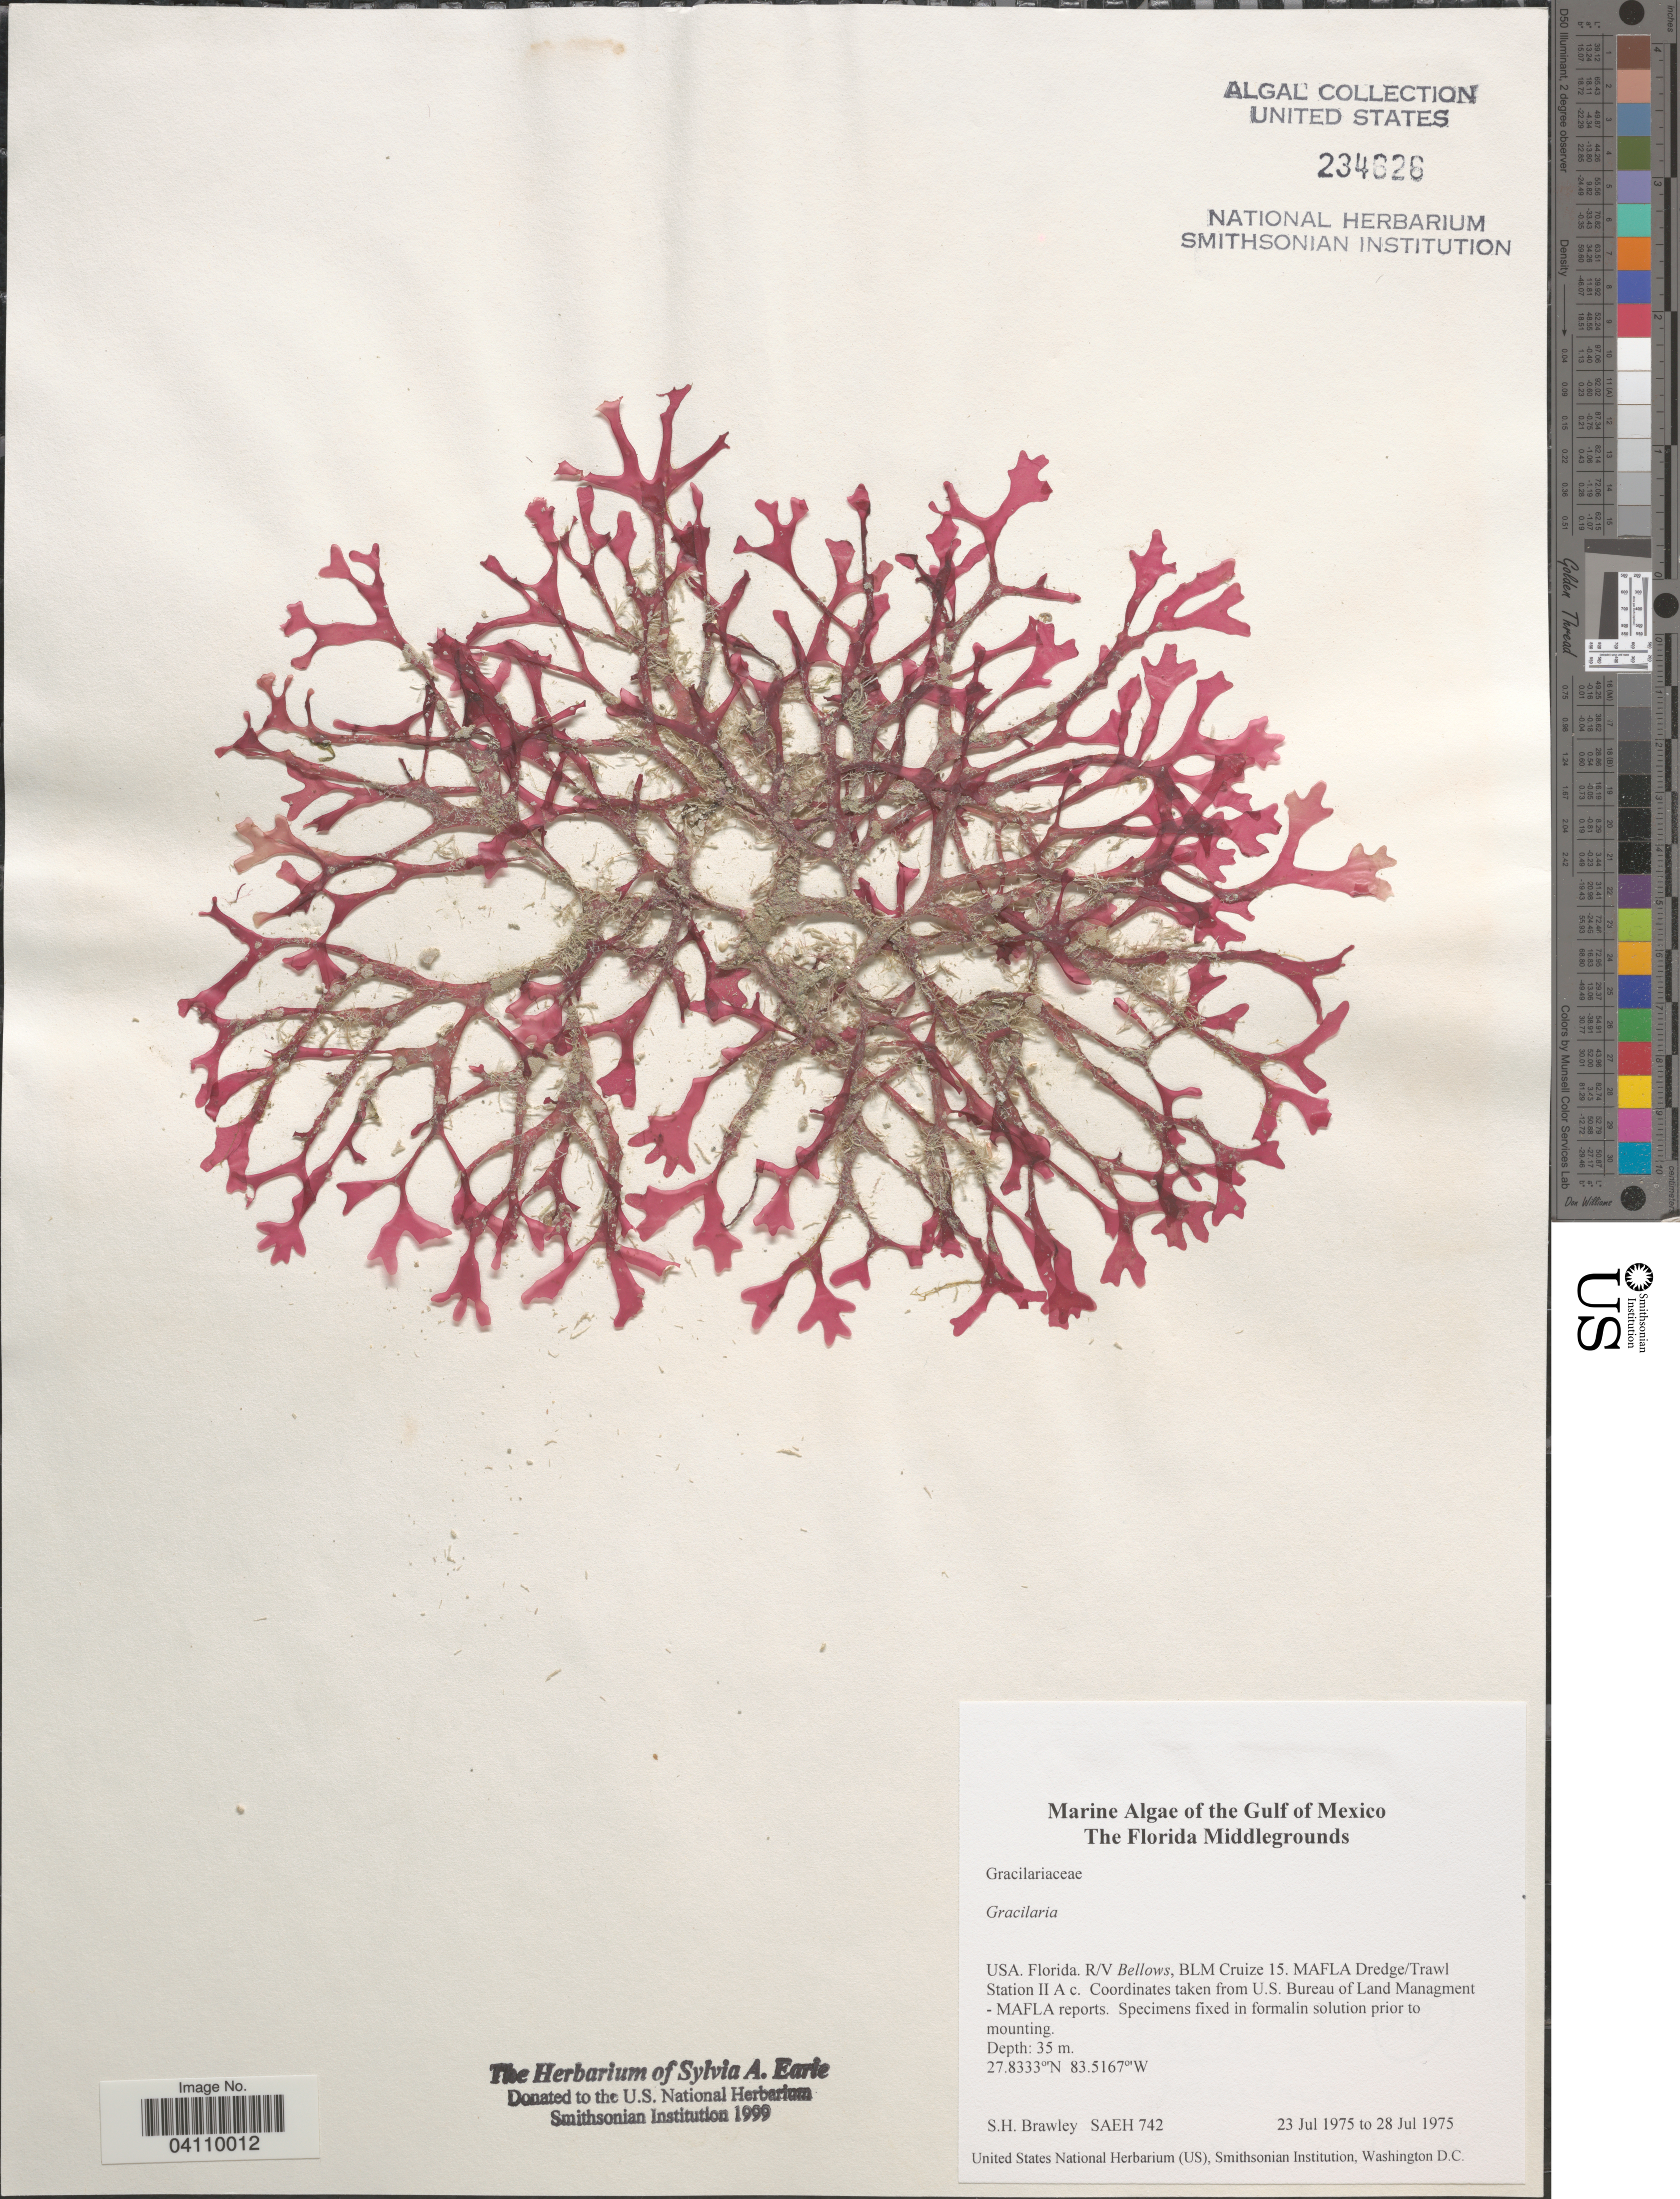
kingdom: Plantae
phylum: Rhodophyta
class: Florideophyceae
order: Gracilariales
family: Gracilariaceae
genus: Gracilaria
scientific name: Gracilaria sp.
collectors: S. Brawley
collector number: SAEH 742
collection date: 1975-07-23/1975-07-28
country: United States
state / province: Florida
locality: The Gulf of Mexico. The Florida Middlegrounds. R/V Bellows, BLM Cruize 15. MAFLA Dredge/Trawl Station II A c. Coordinates taken from U.S. Bureau of Land Managment - MAFLA reports [unsure placement].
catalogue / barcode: US 234626